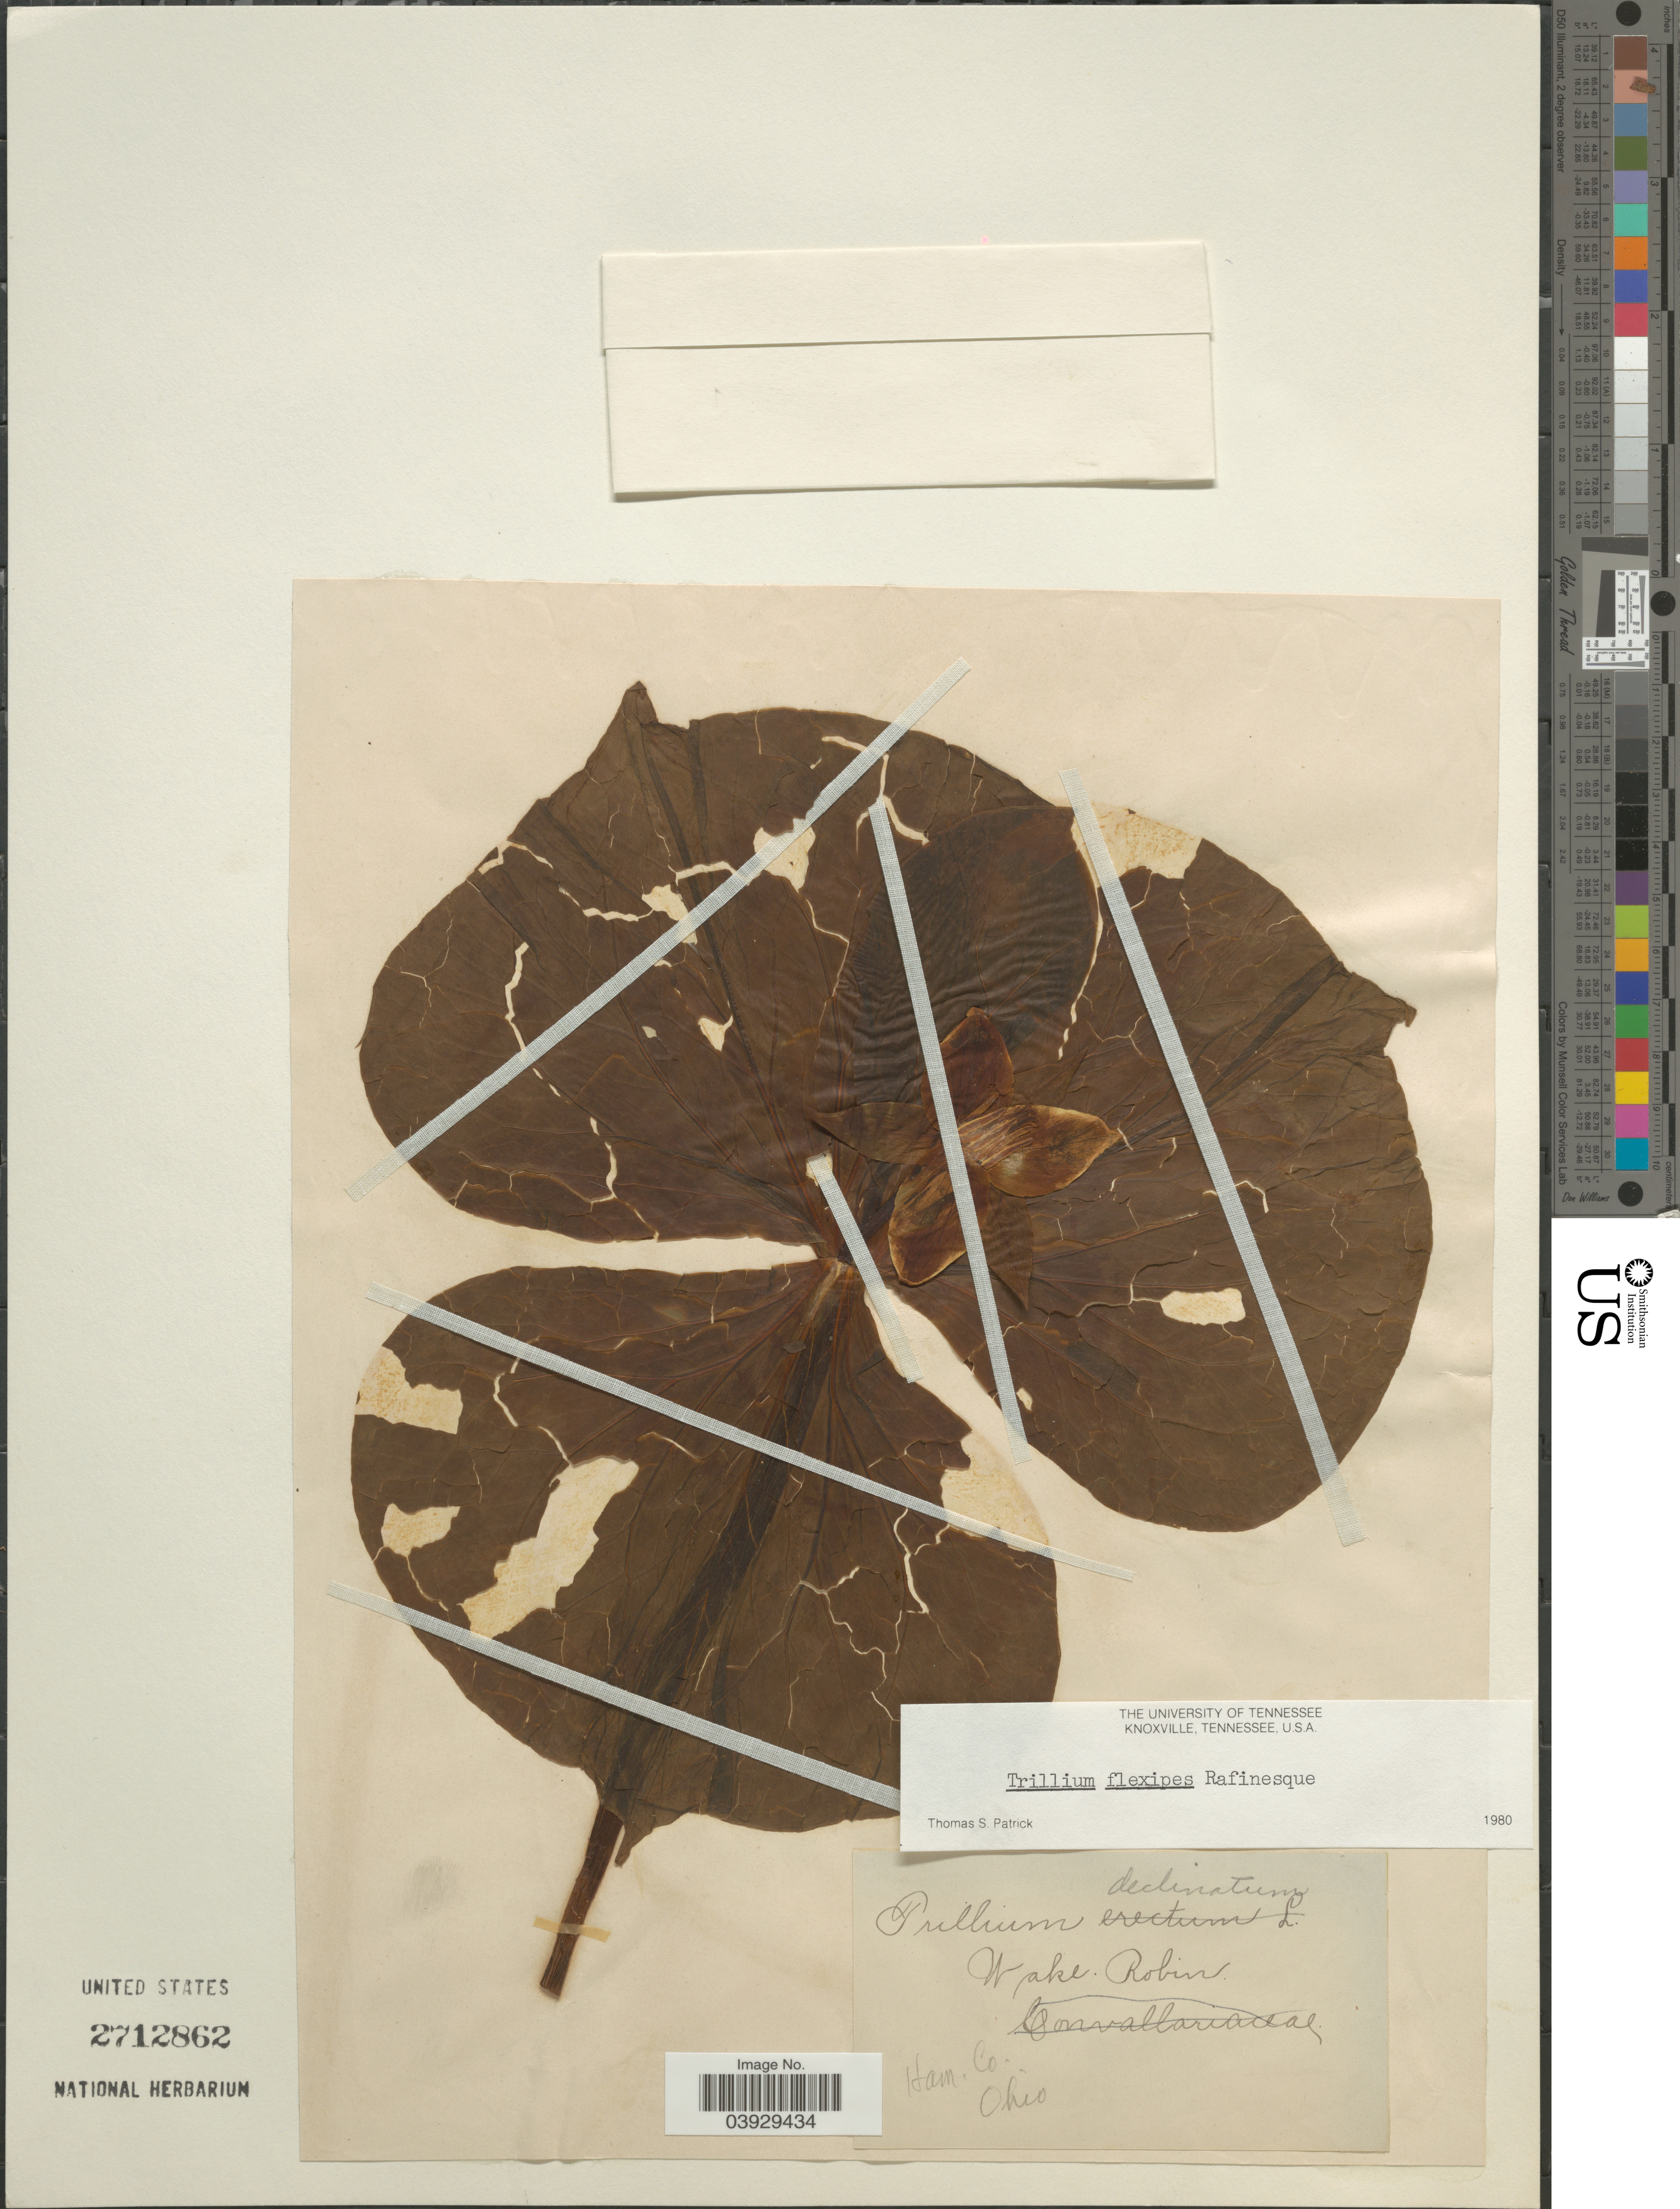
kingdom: Plantae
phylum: Tracheophyta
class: Liliopsida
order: Liliales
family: Melanthiaceae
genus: Trillium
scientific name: Trillium flexipes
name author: Raf.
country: United States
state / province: Ohio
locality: Ham. Co.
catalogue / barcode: US 2712862